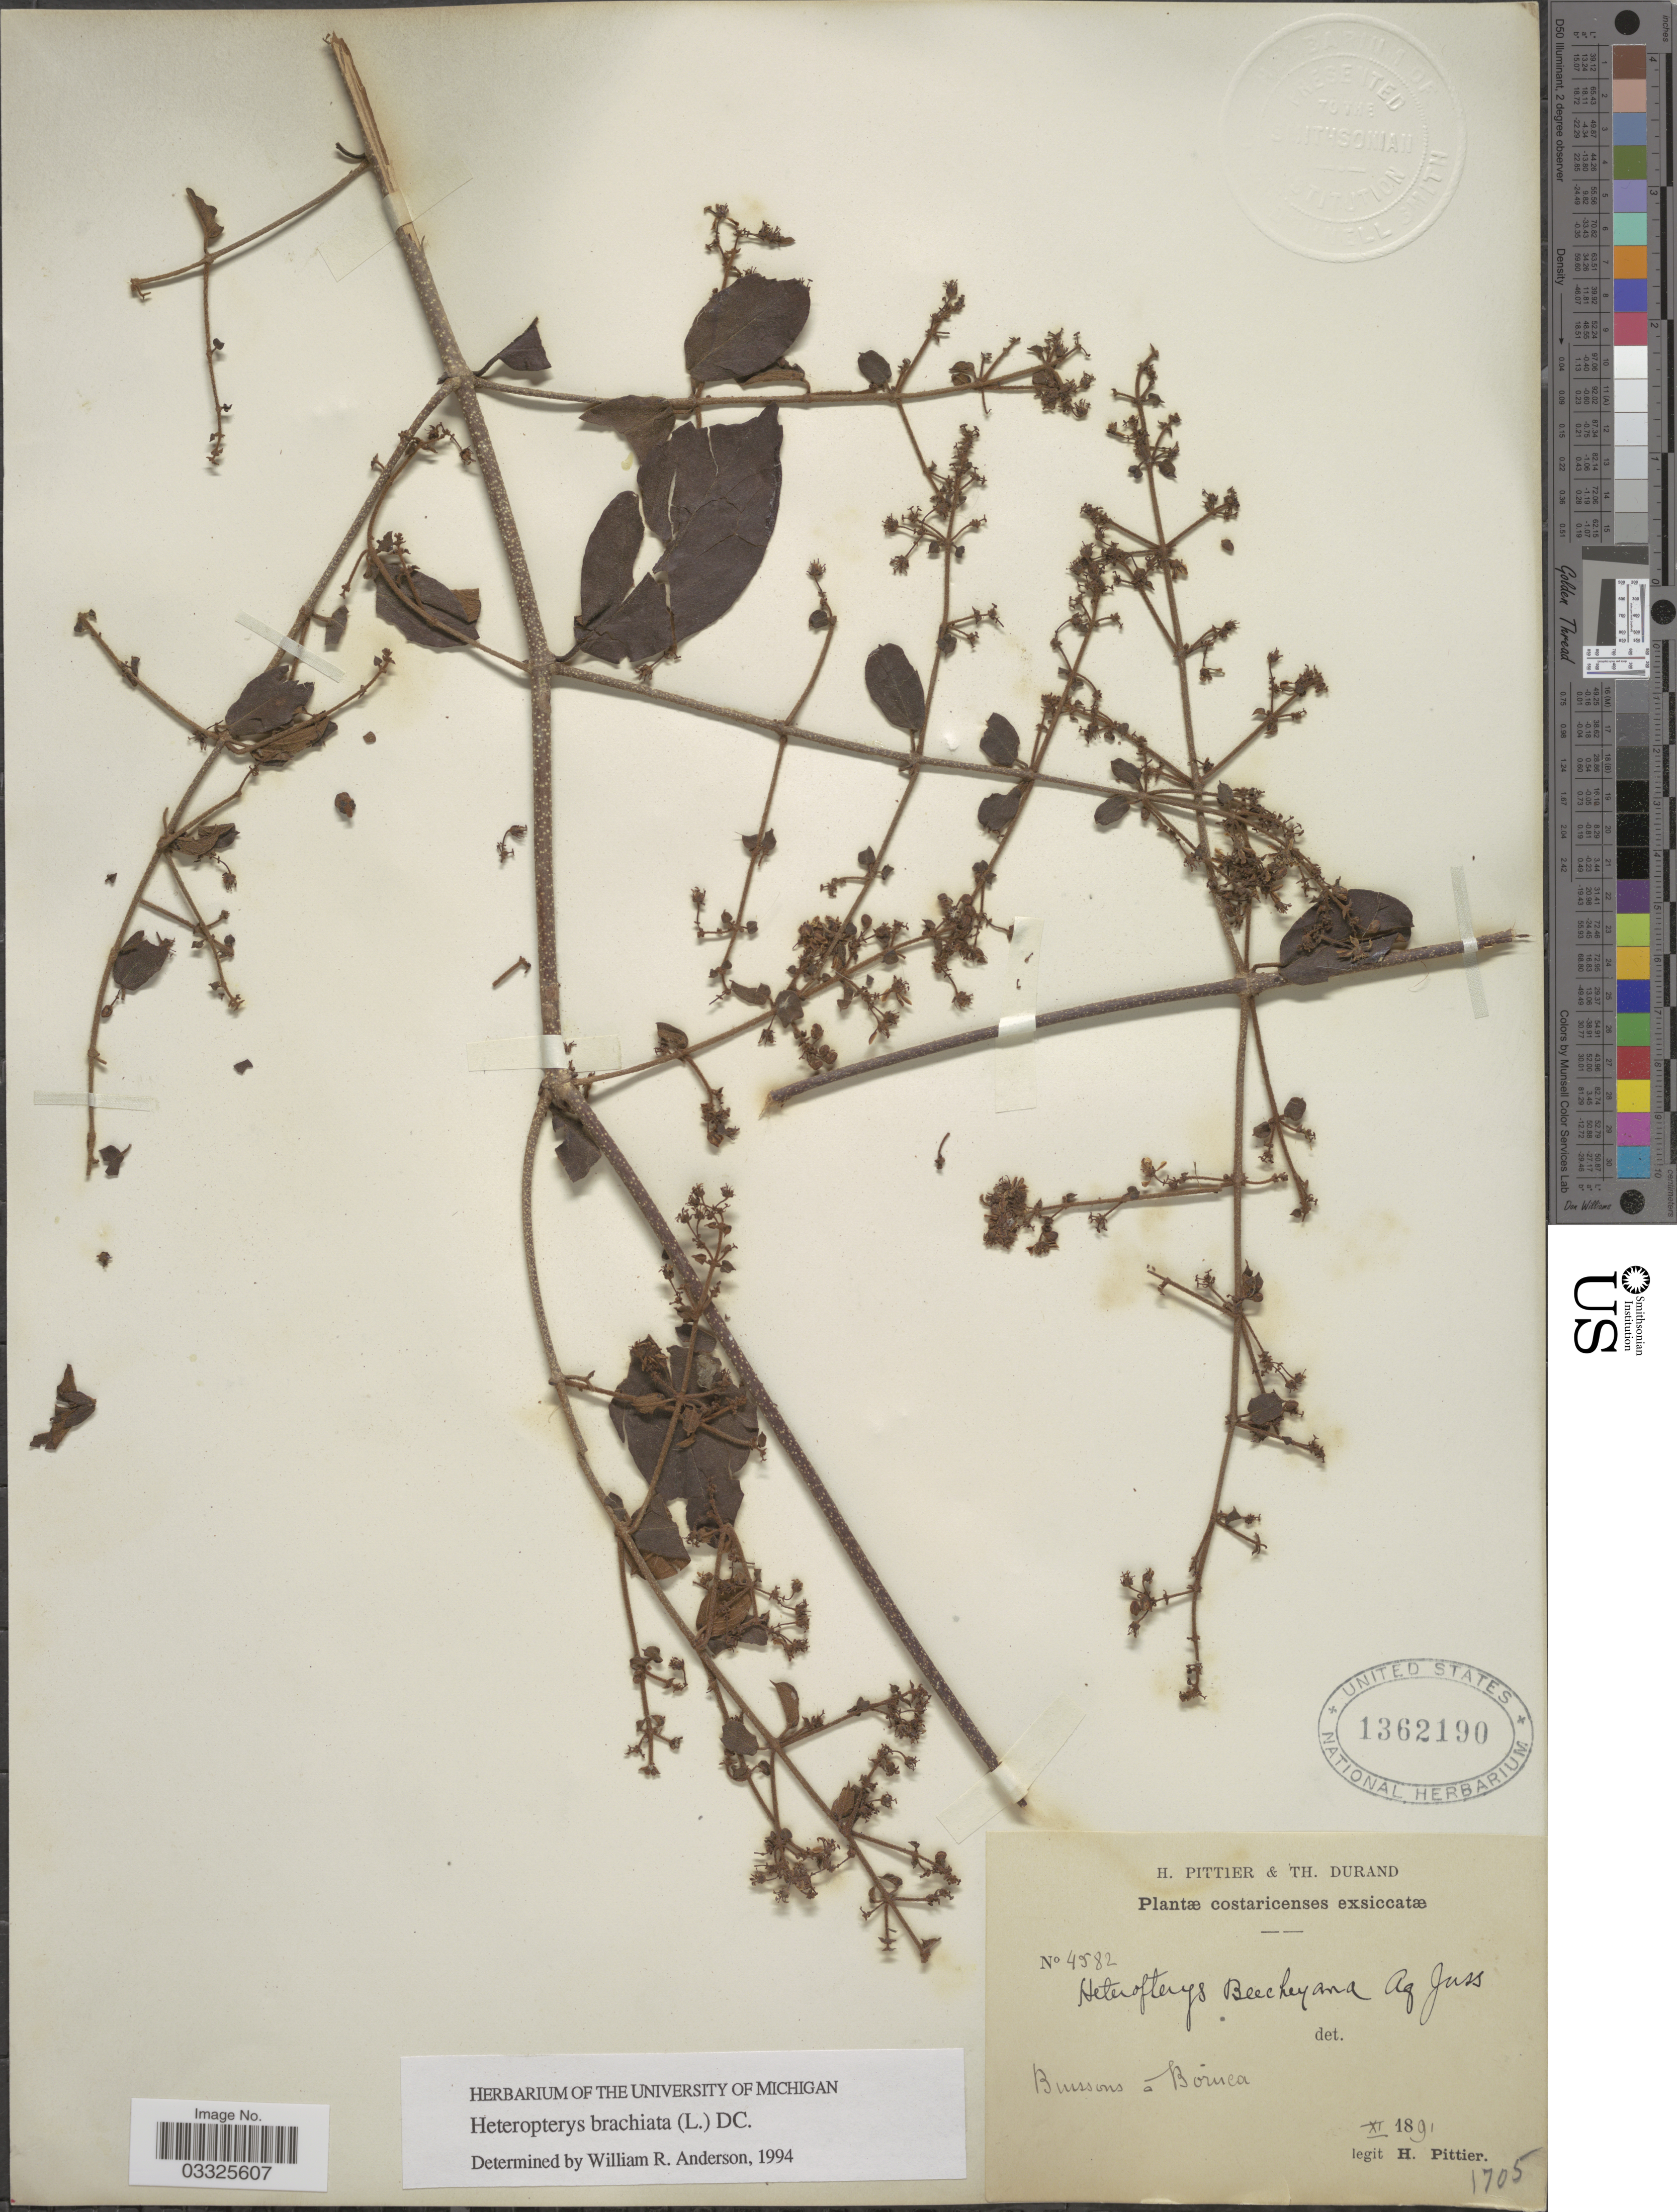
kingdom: Plantae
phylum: Tracheophyta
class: Magnoliopsida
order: Malpighiales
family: Malpighiaceae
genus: Heteropterys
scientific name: Heteropterys brachiata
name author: (L.) DC.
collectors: H. F. Pittier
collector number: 4582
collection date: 1891-11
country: Costa Rica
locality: Buissons a Bóruca.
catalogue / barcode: US 1362190